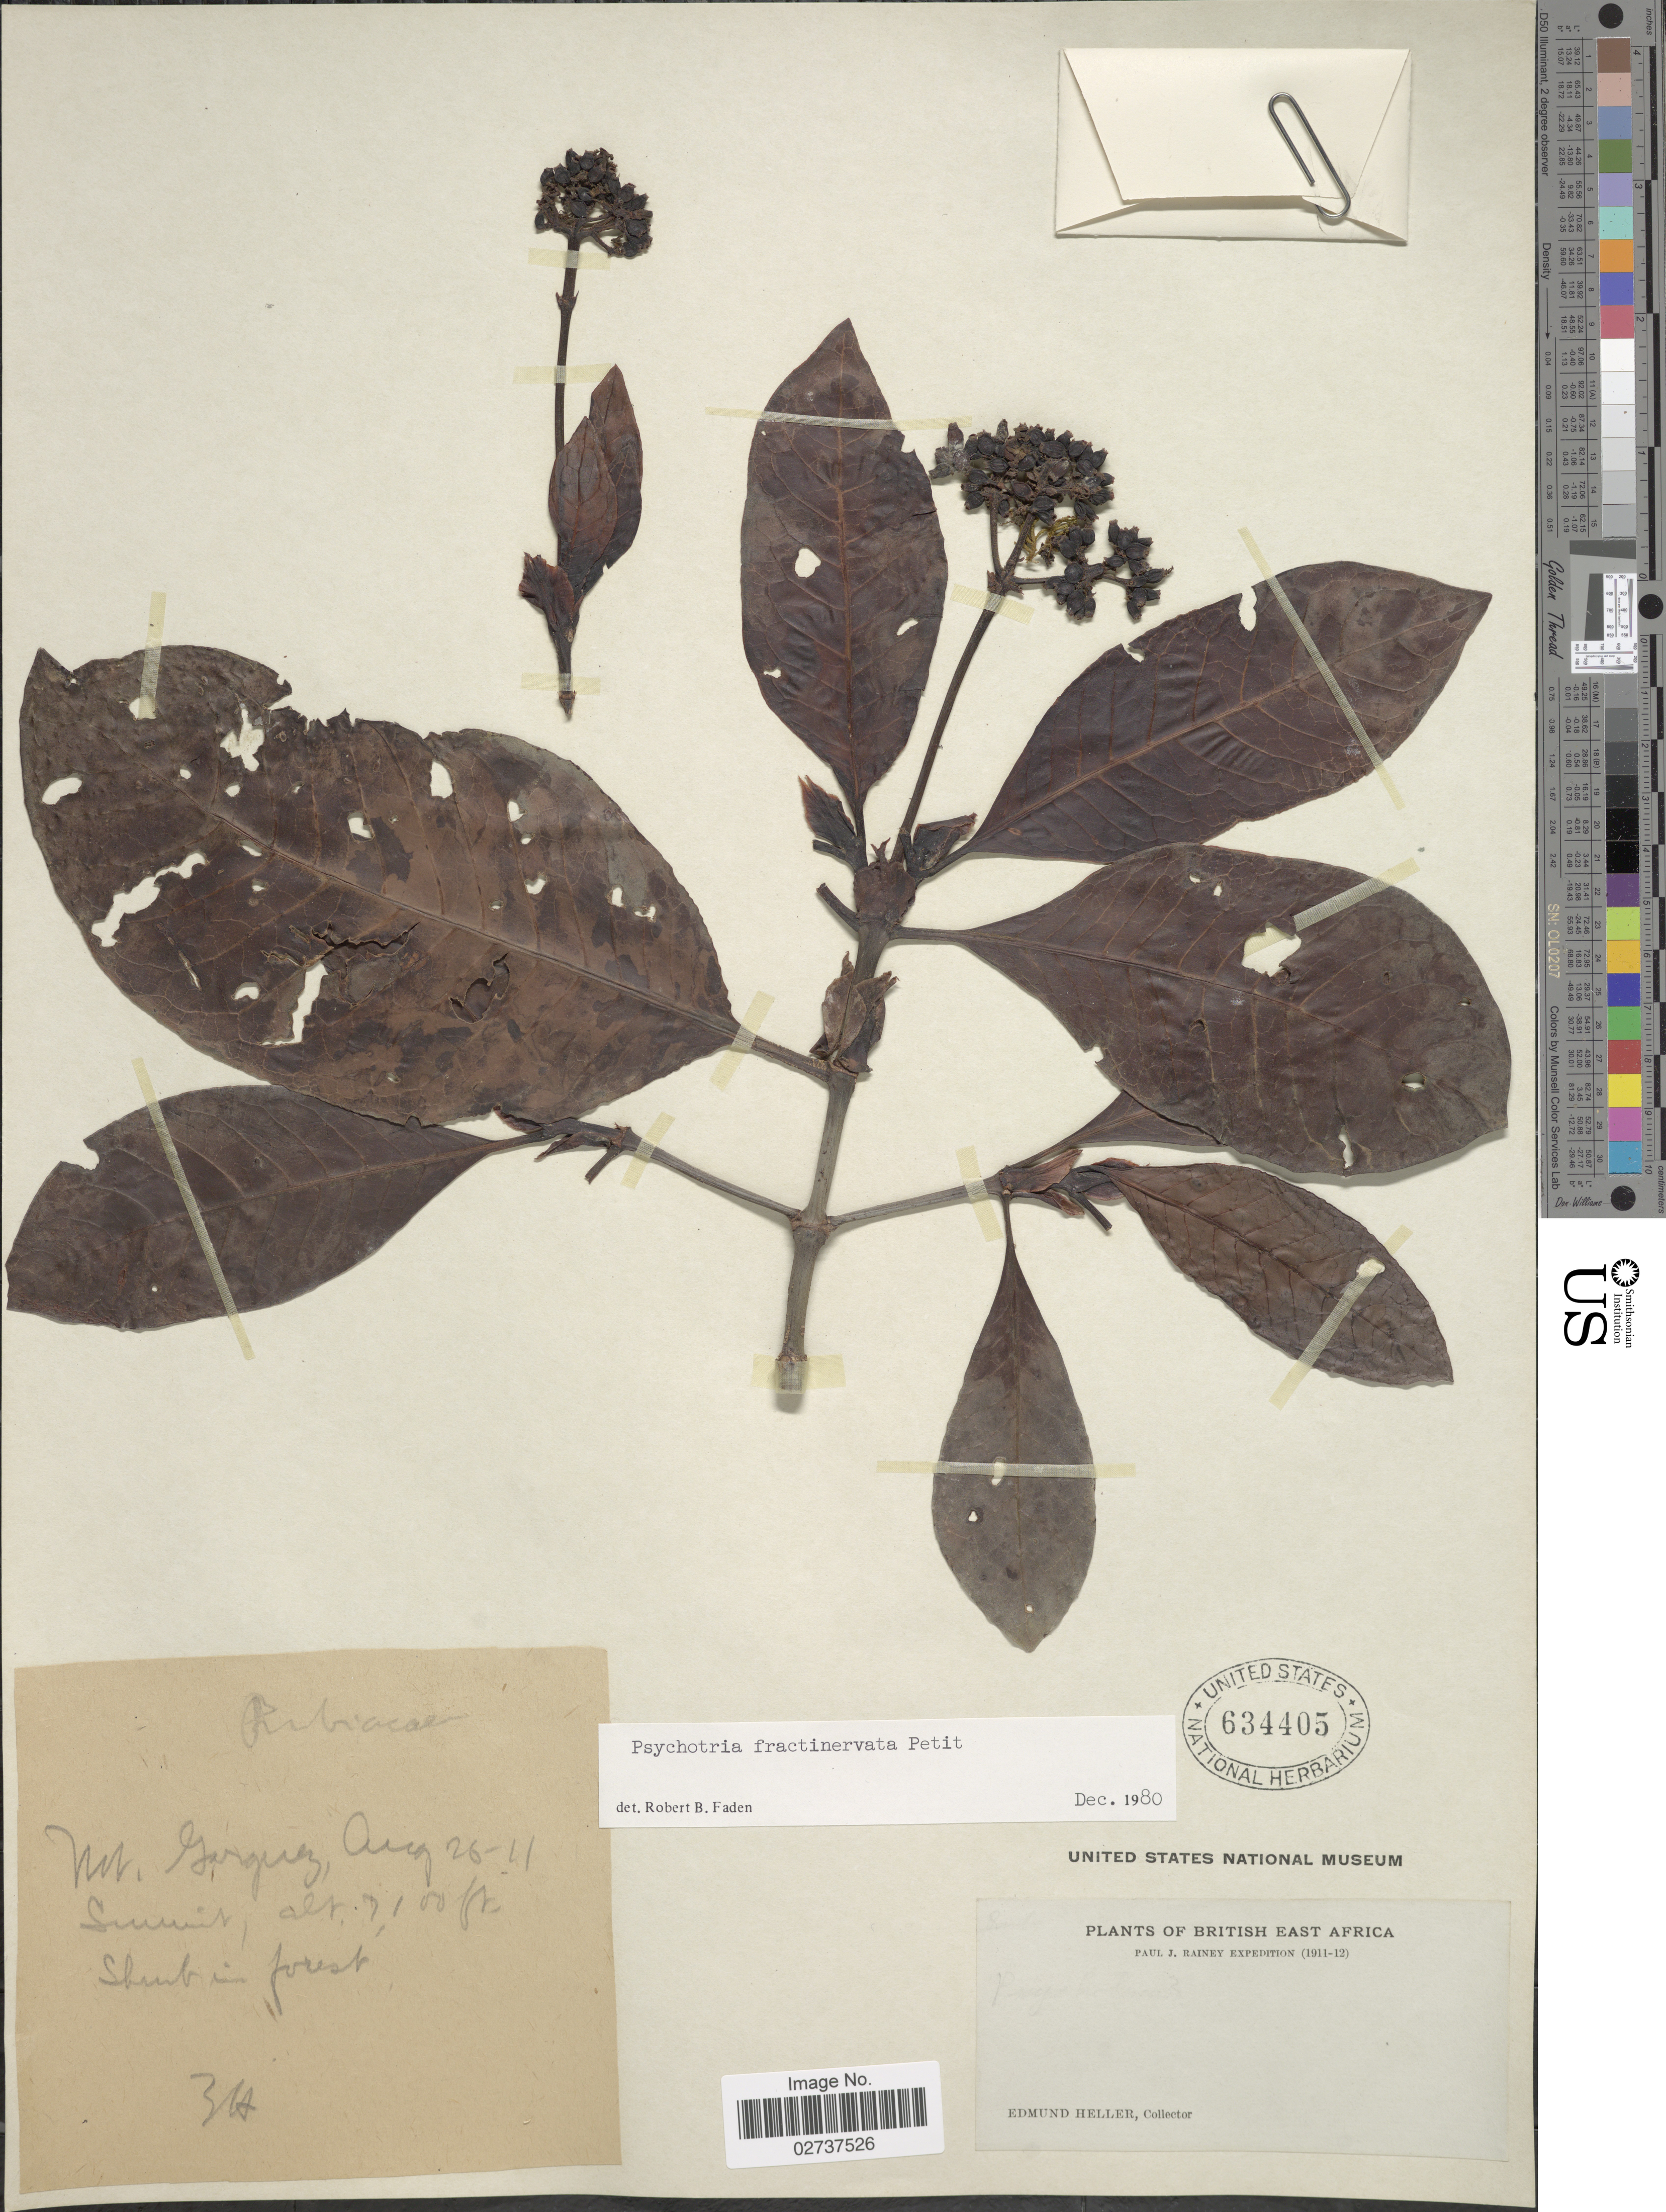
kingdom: Plantae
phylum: Tracheophyta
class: Magnoliopsida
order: Gentianales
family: Rubiaceae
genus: Psychotria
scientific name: Psychotria fractinervata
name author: E.M.A. Petit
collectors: E. Heller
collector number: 34*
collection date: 1911-08-26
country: Kenya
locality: Mt. Garguey, Summit, British East Africa. [interpreted]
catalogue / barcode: US 634405